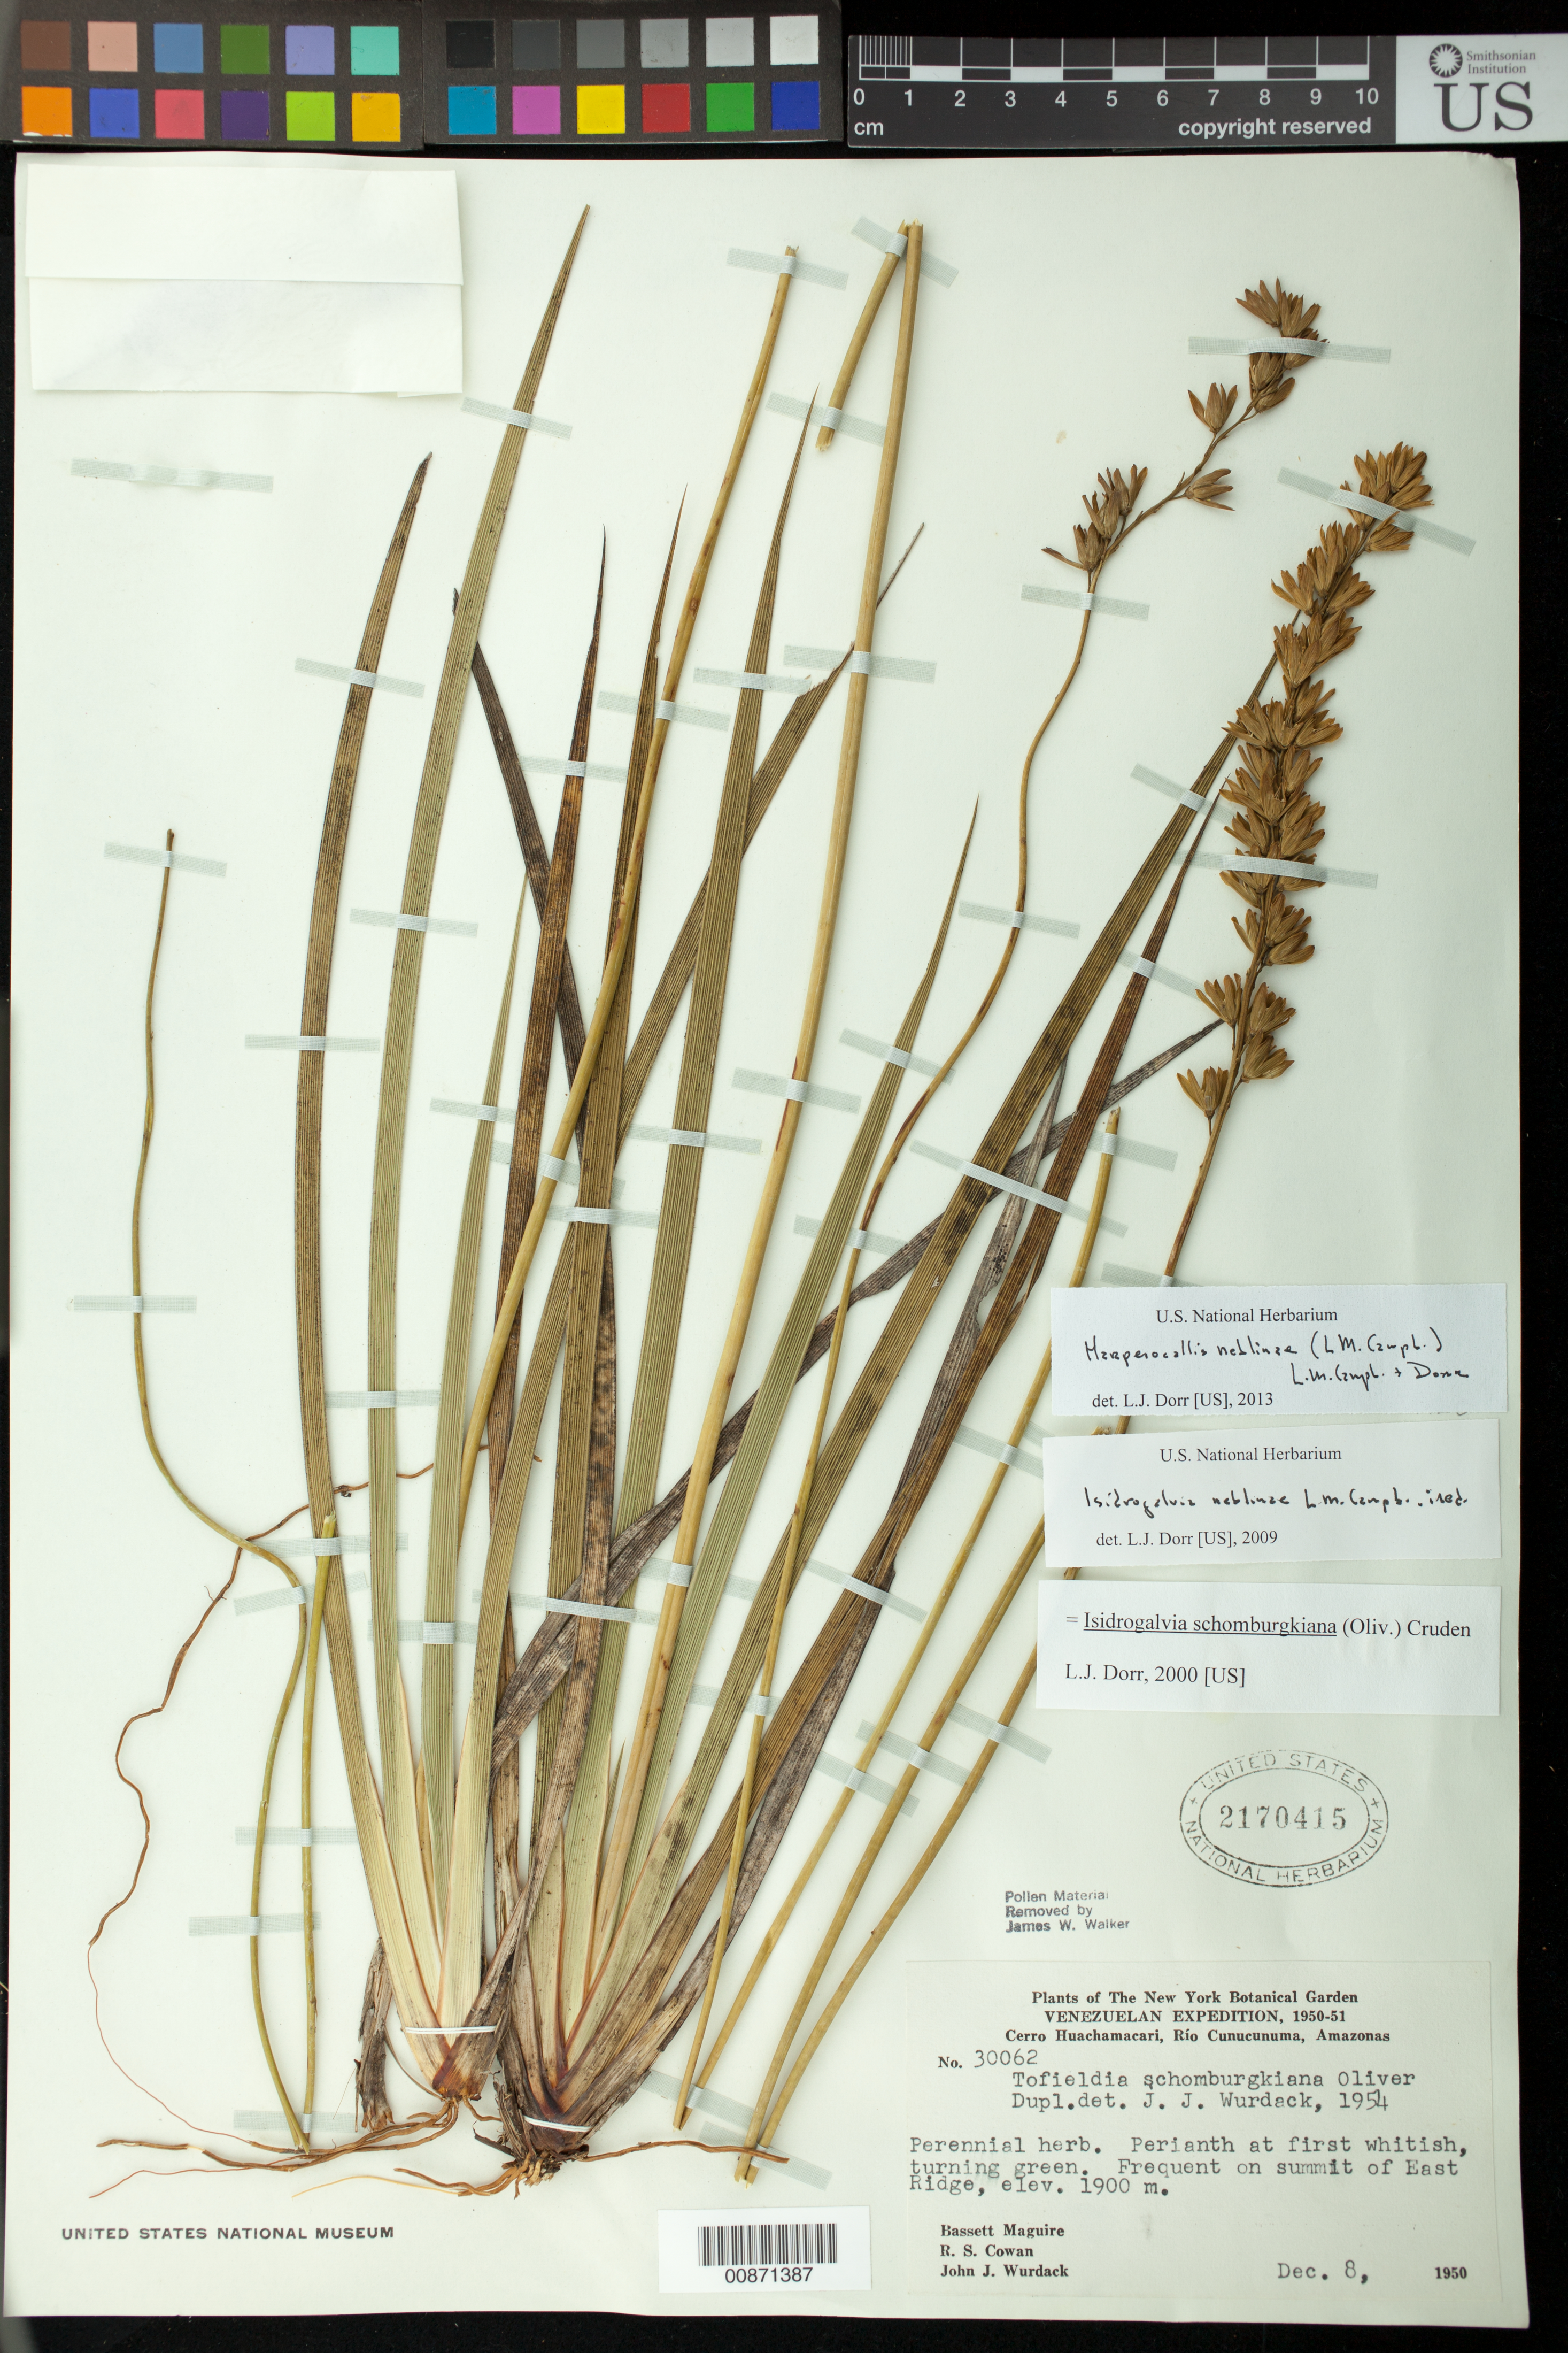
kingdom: Plantae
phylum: Tracheophyta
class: Liliopsida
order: Alismatales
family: Tofieldiaceae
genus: Harperocallis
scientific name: Harperocallis neblinae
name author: (L.M. Campb.) L.M. Campb. & Dorr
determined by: Dorr, L. J., (BOT), Smithsonian Institution - National Museum of Natural History (UNITED STATES)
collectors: B. Maguire, R. S. Cowan & J. J. Wurdack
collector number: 30062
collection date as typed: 08 Dec 1950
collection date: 1950-12-08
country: Venezuela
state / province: Amazonas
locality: Cerro Huachamacari, Río Cunucunuma.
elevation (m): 1900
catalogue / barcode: US 2170415